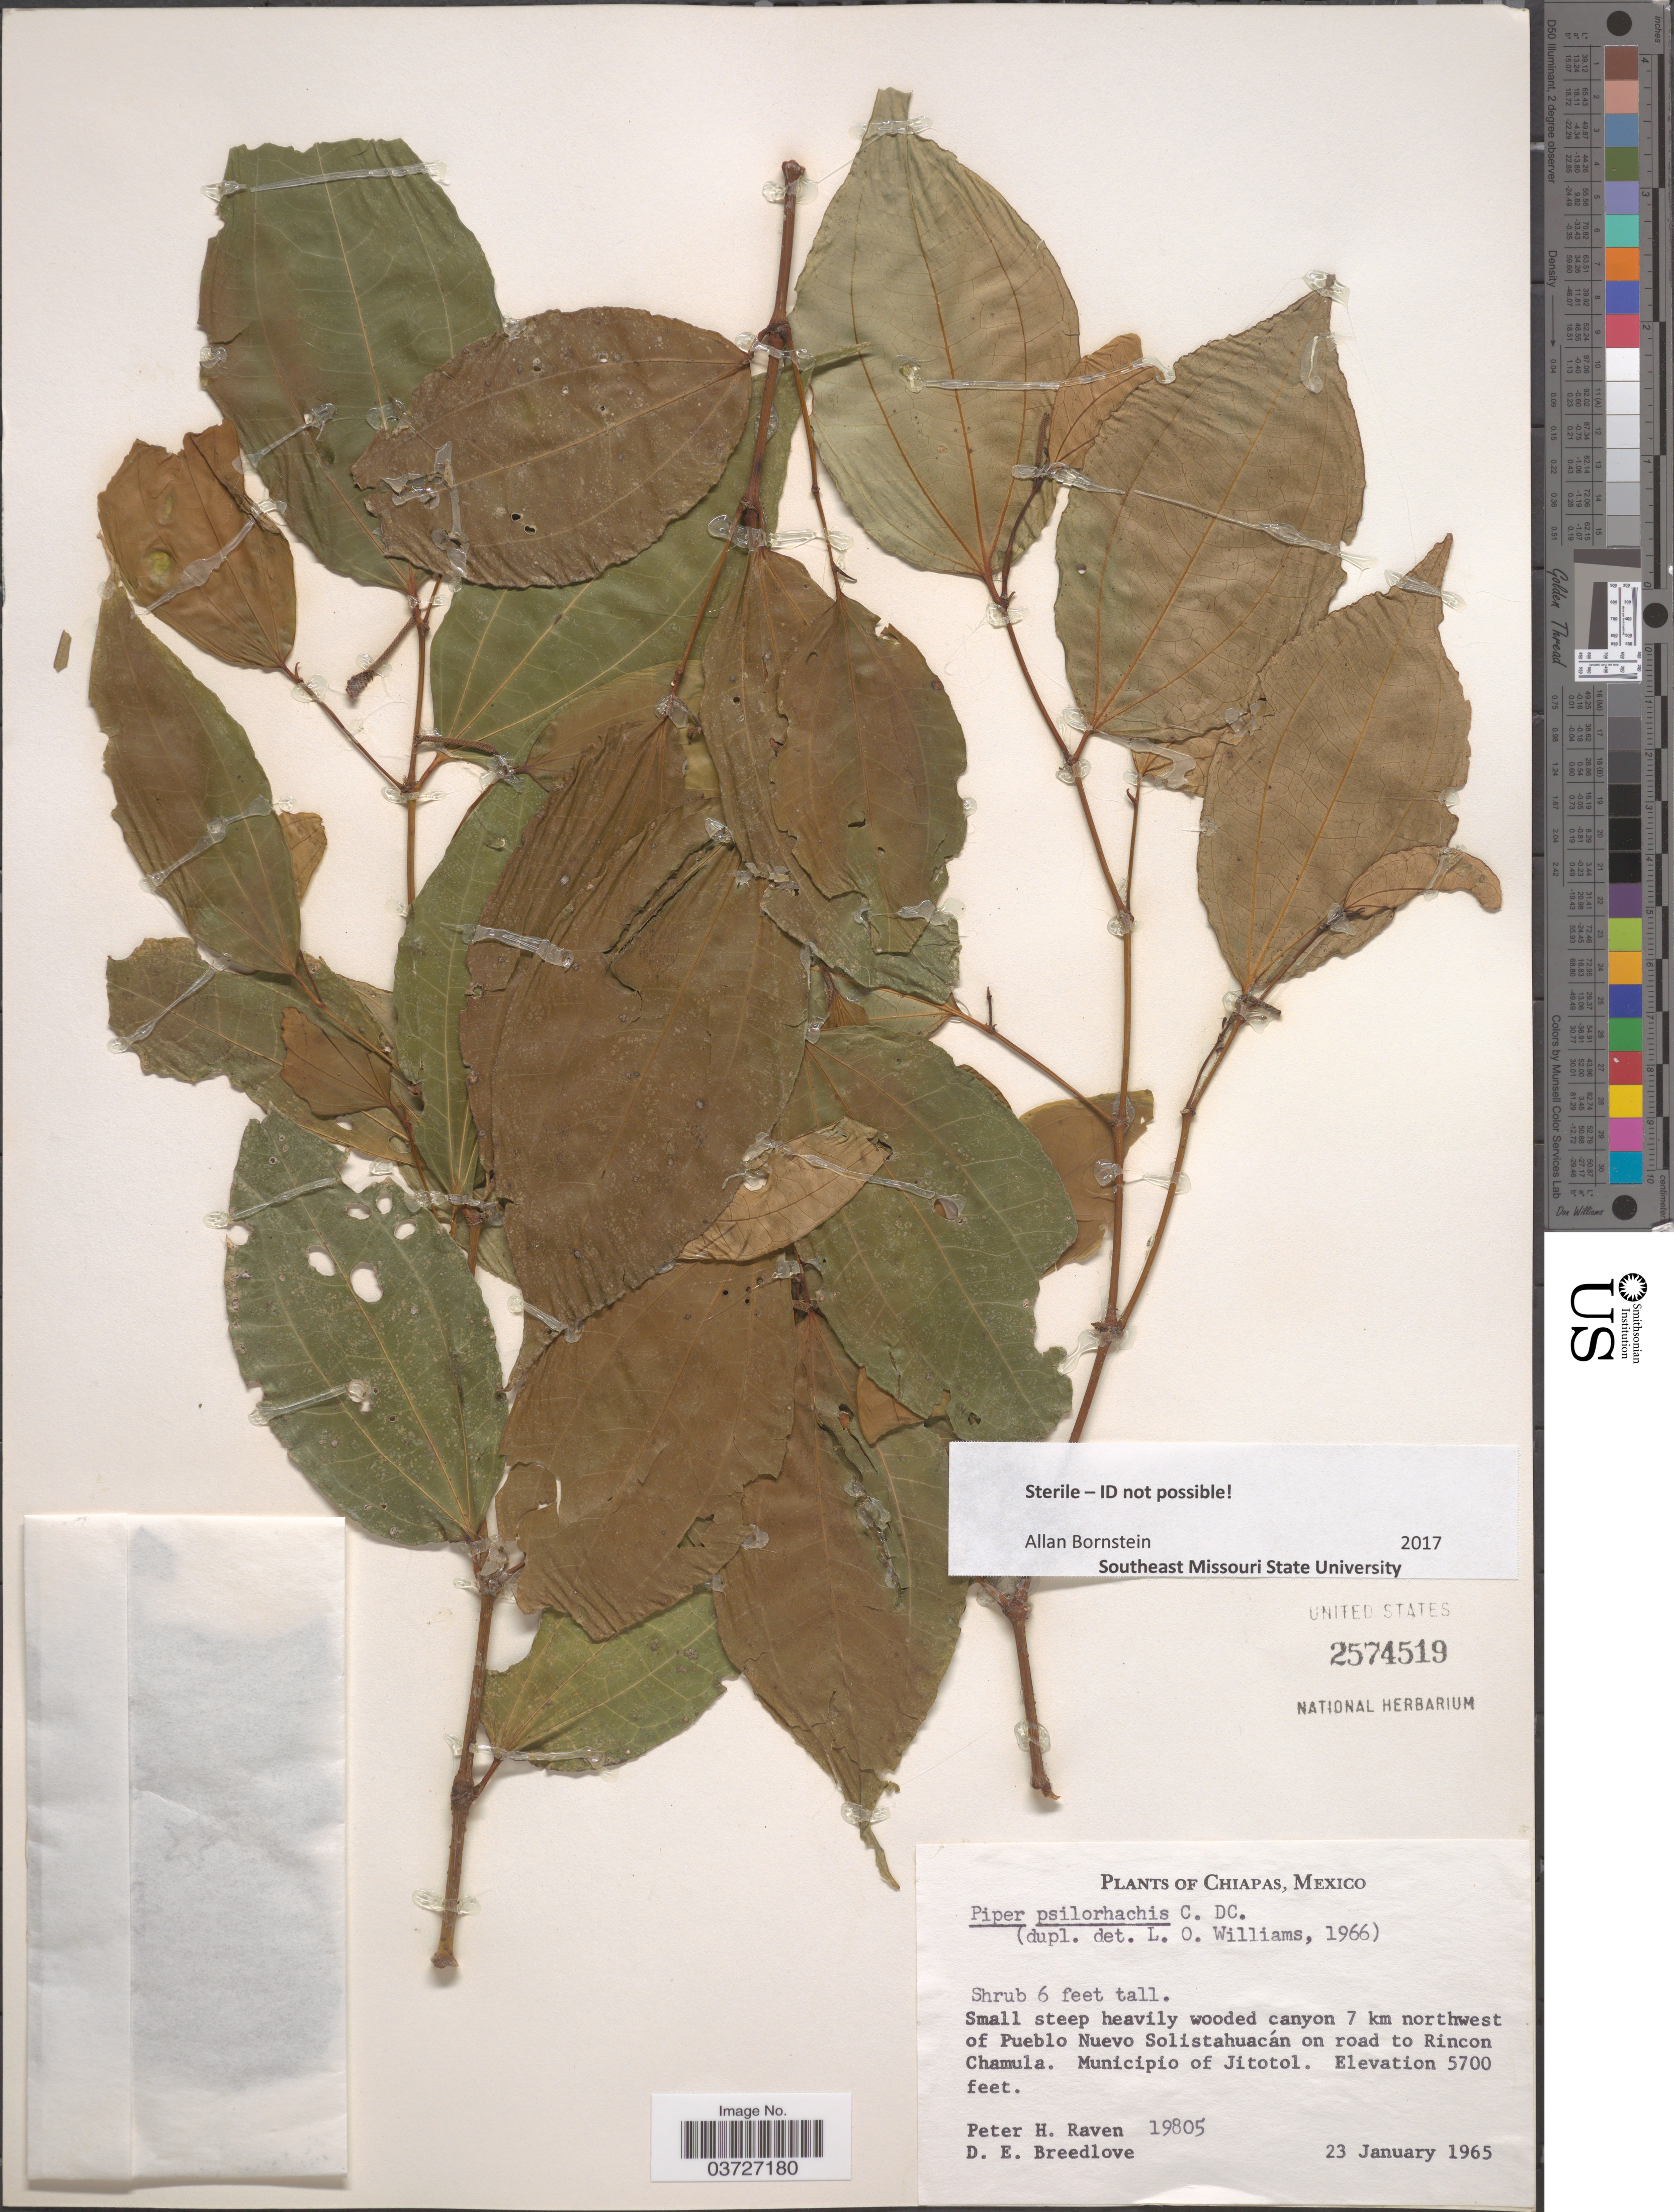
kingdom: Plantae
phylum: Tracheophyta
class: Magnoliopsida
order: Piperales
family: Piperaceae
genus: Piper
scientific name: Piper sp.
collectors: P. Raven & D. E. Breedlove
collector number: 19805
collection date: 1965-01-23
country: Mexico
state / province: Chiapas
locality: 7 km northwest of Pueblo Nuevo Solistahuacán on road to Rincon Chamula. Municipio of Jitotol.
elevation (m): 1737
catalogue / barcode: US 2574519